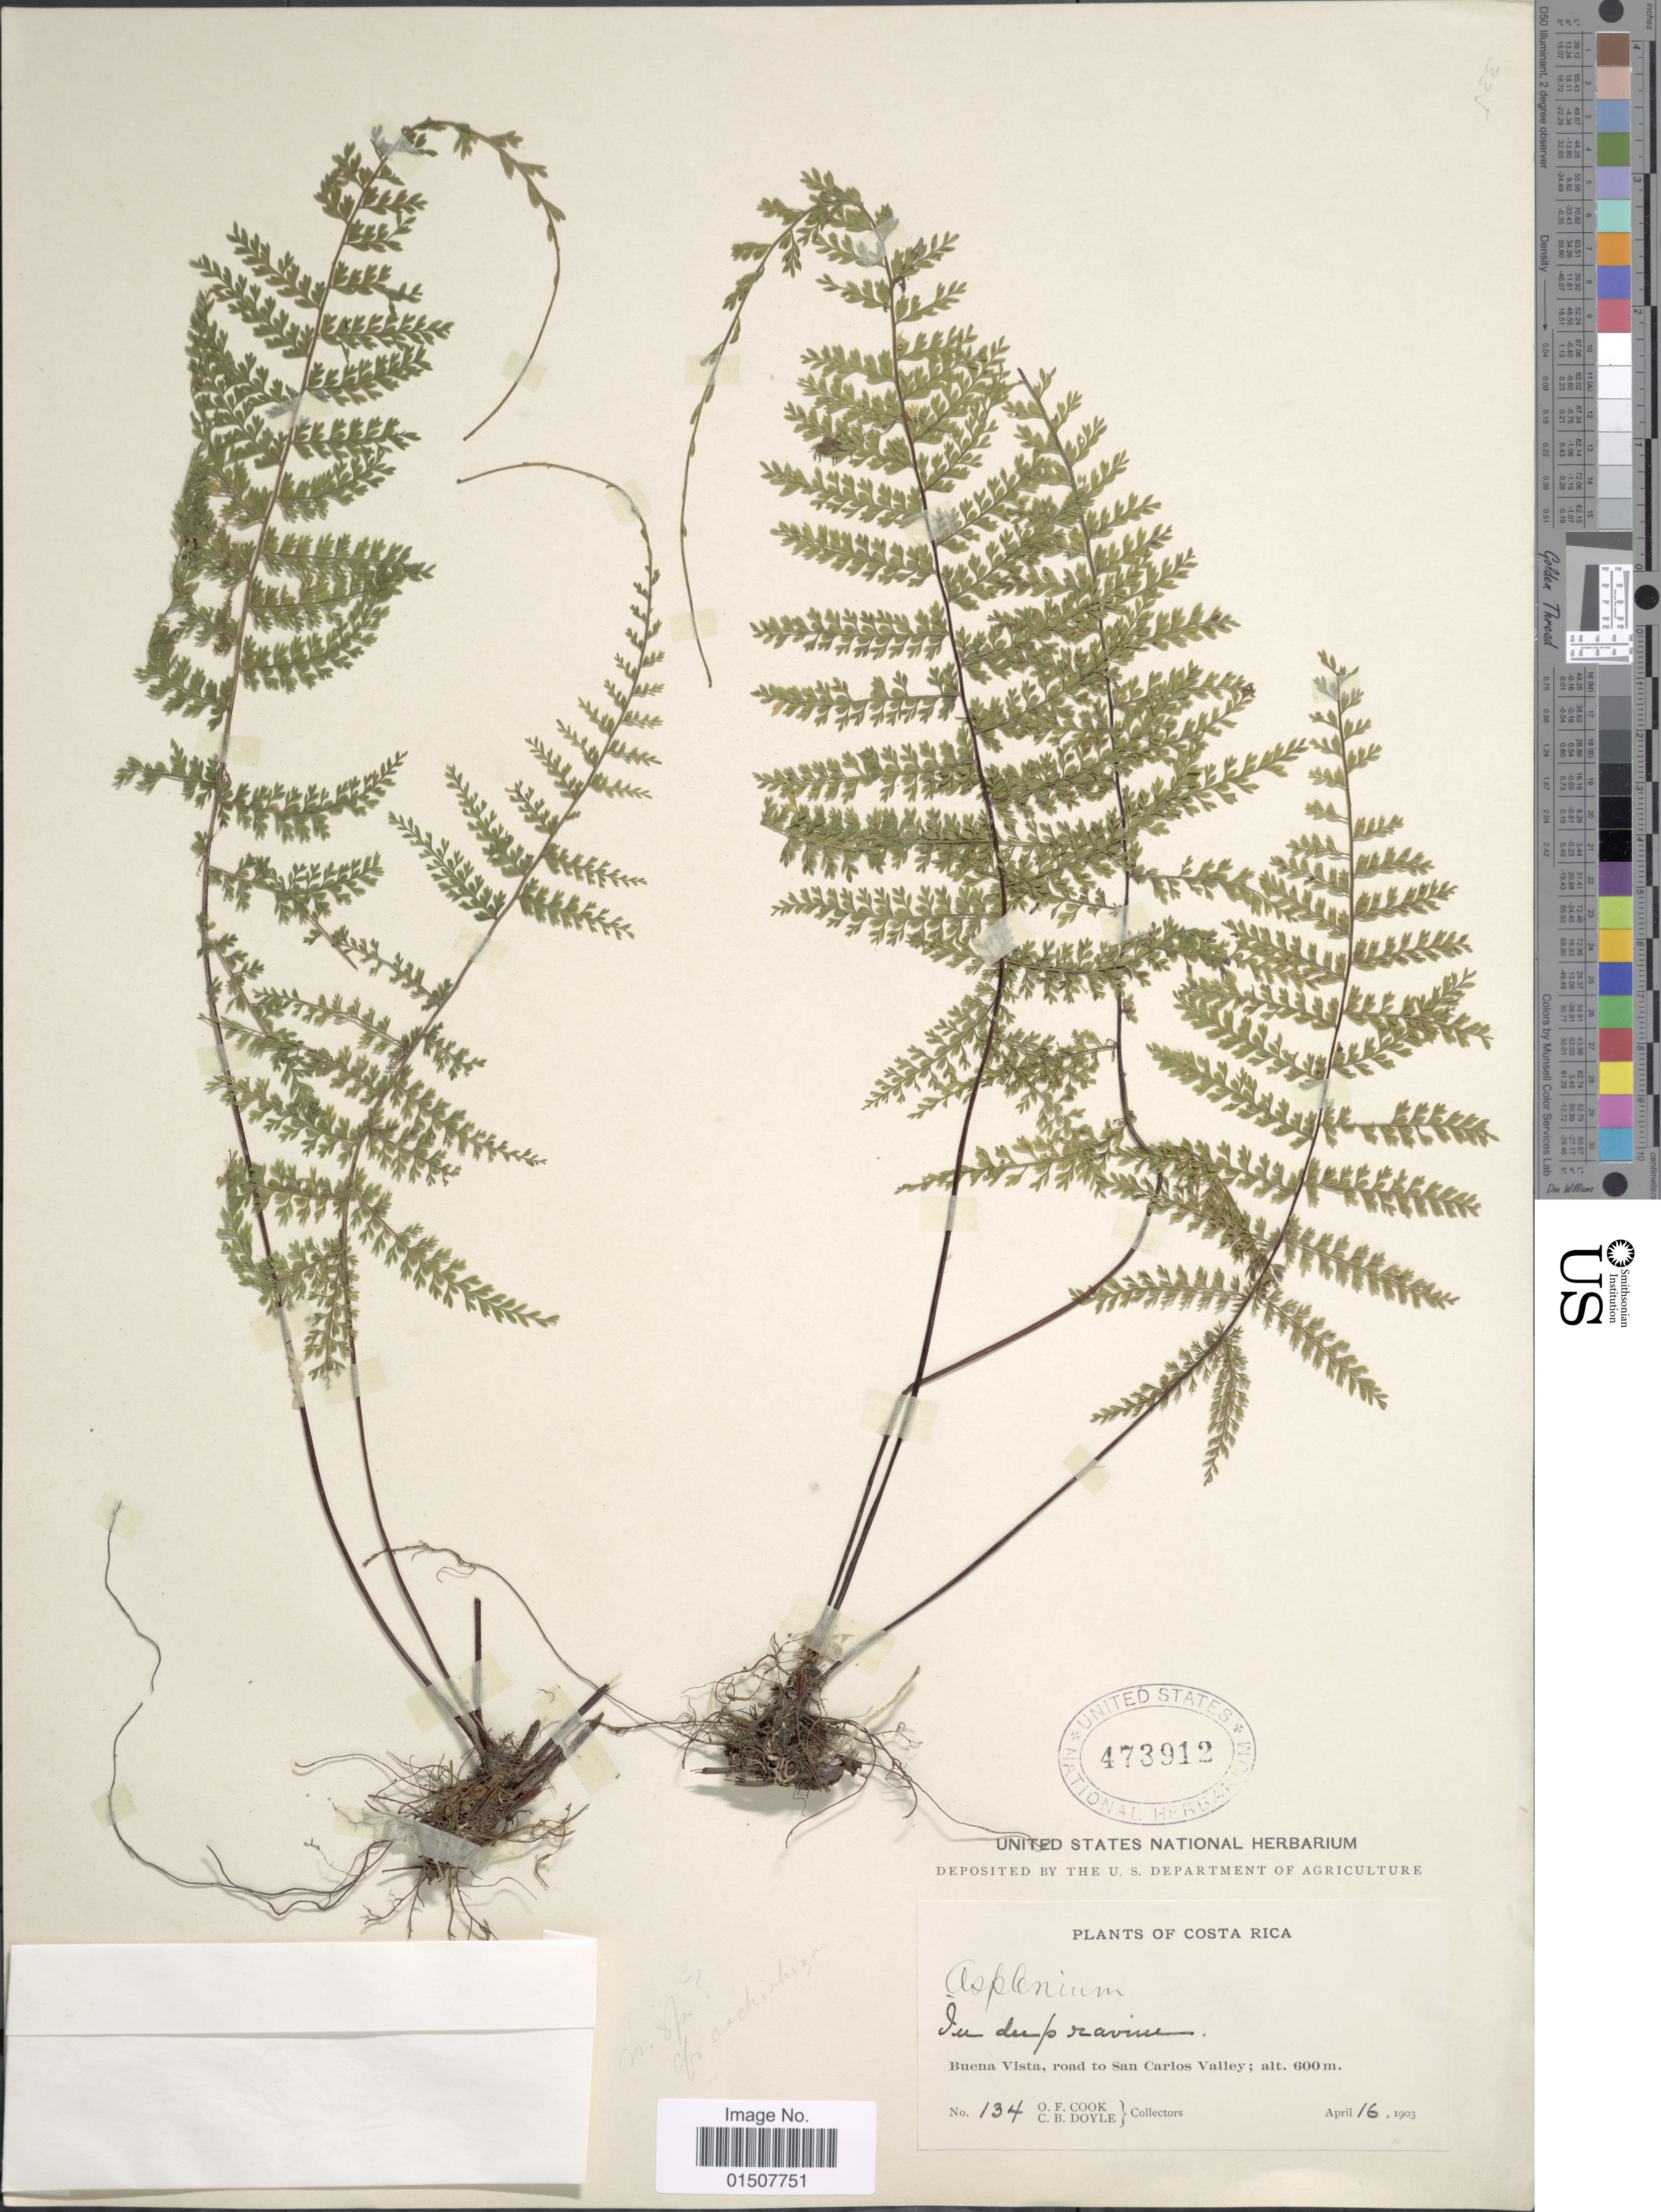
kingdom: Plantae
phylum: Tracheophyta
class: Polypodiopsida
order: Polypodiales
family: Aspleniaceae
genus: Asplenium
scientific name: Asplenium radicans var. uniserale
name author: (Raddi) L.D. Gómez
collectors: O. F. Cook & C. Doyle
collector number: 134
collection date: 1903-04-16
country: Costa Rica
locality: Buena Vista, road to San Carlos Valley.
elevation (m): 600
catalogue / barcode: US 473912